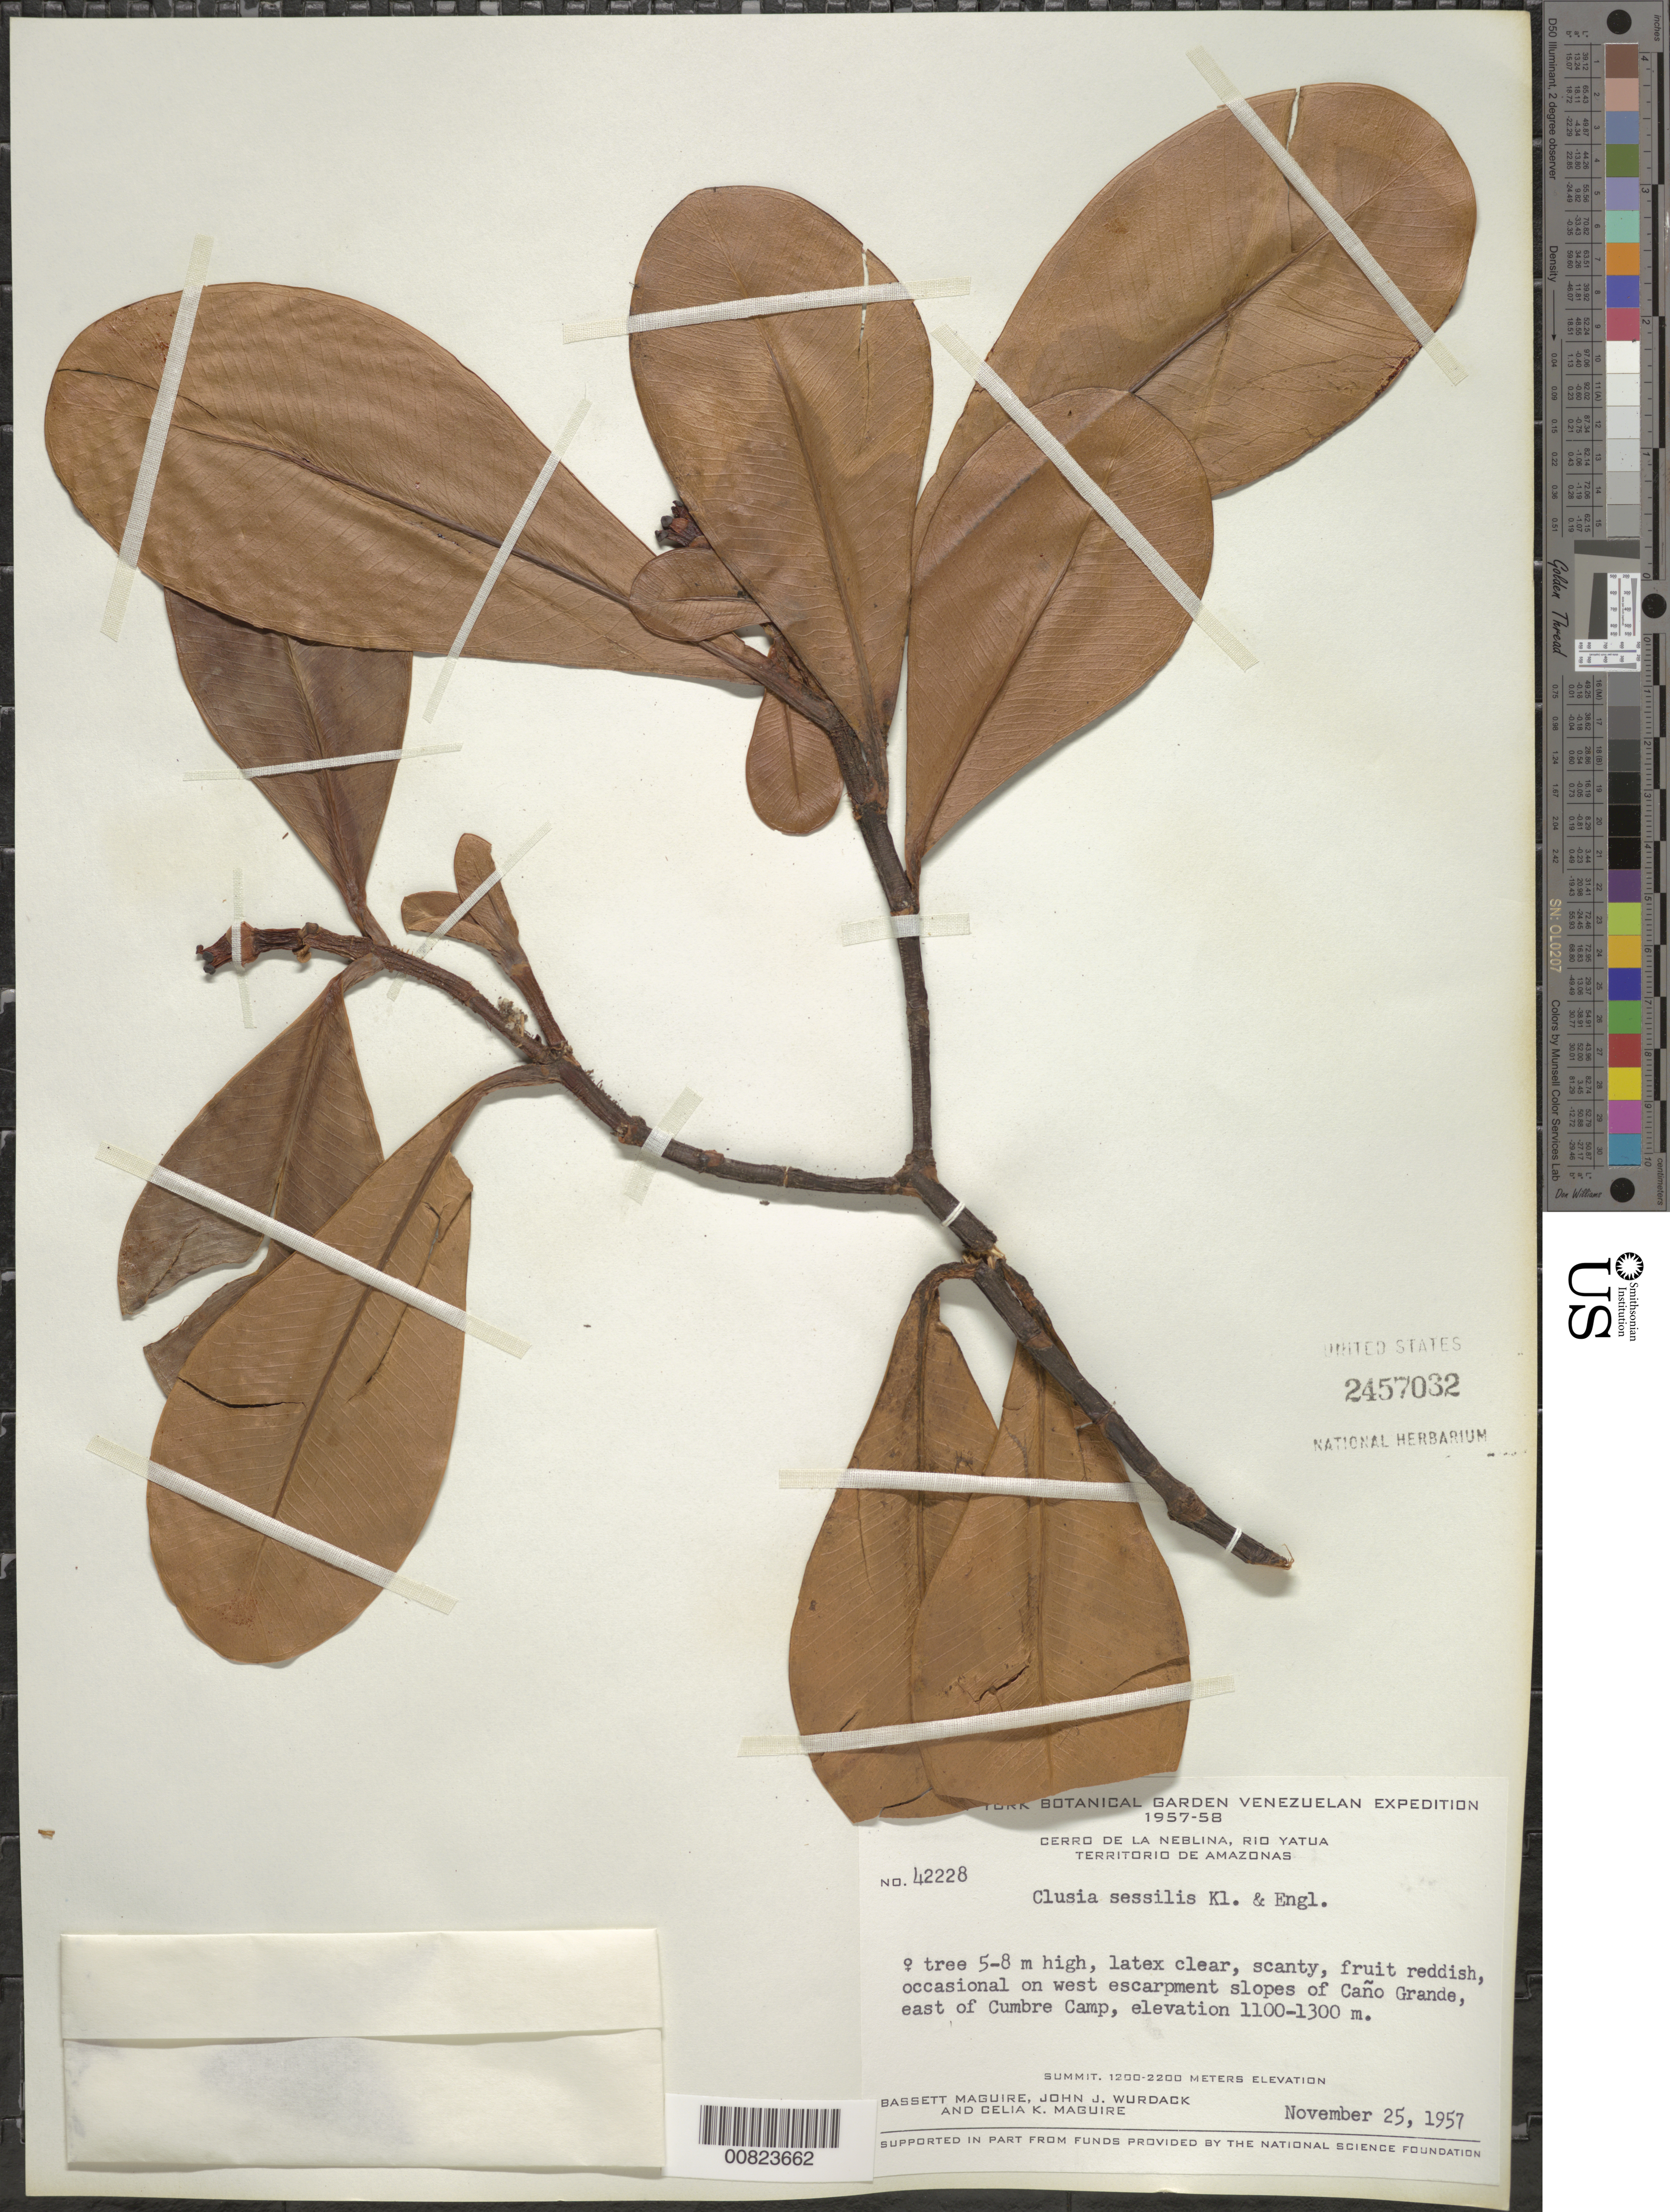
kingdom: Plantae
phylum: Tracheophyta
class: Magnoliopsida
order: Malpighiales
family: Clusiaceae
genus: Clusia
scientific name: Clusia sessilis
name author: Klotzsch ex Engl.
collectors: B. Maguire, J. J. Wurdack & C. K. Maguire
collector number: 42228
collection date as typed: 25-Nov-57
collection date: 1957-11-25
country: Venezuela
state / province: Amazonas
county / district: Río Negro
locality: Cerro de la Neblina, Río Yatua, along Cañon Grande, E of Cumbre Camp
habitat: West escarpment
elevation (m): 1100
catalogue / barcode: US 2457032